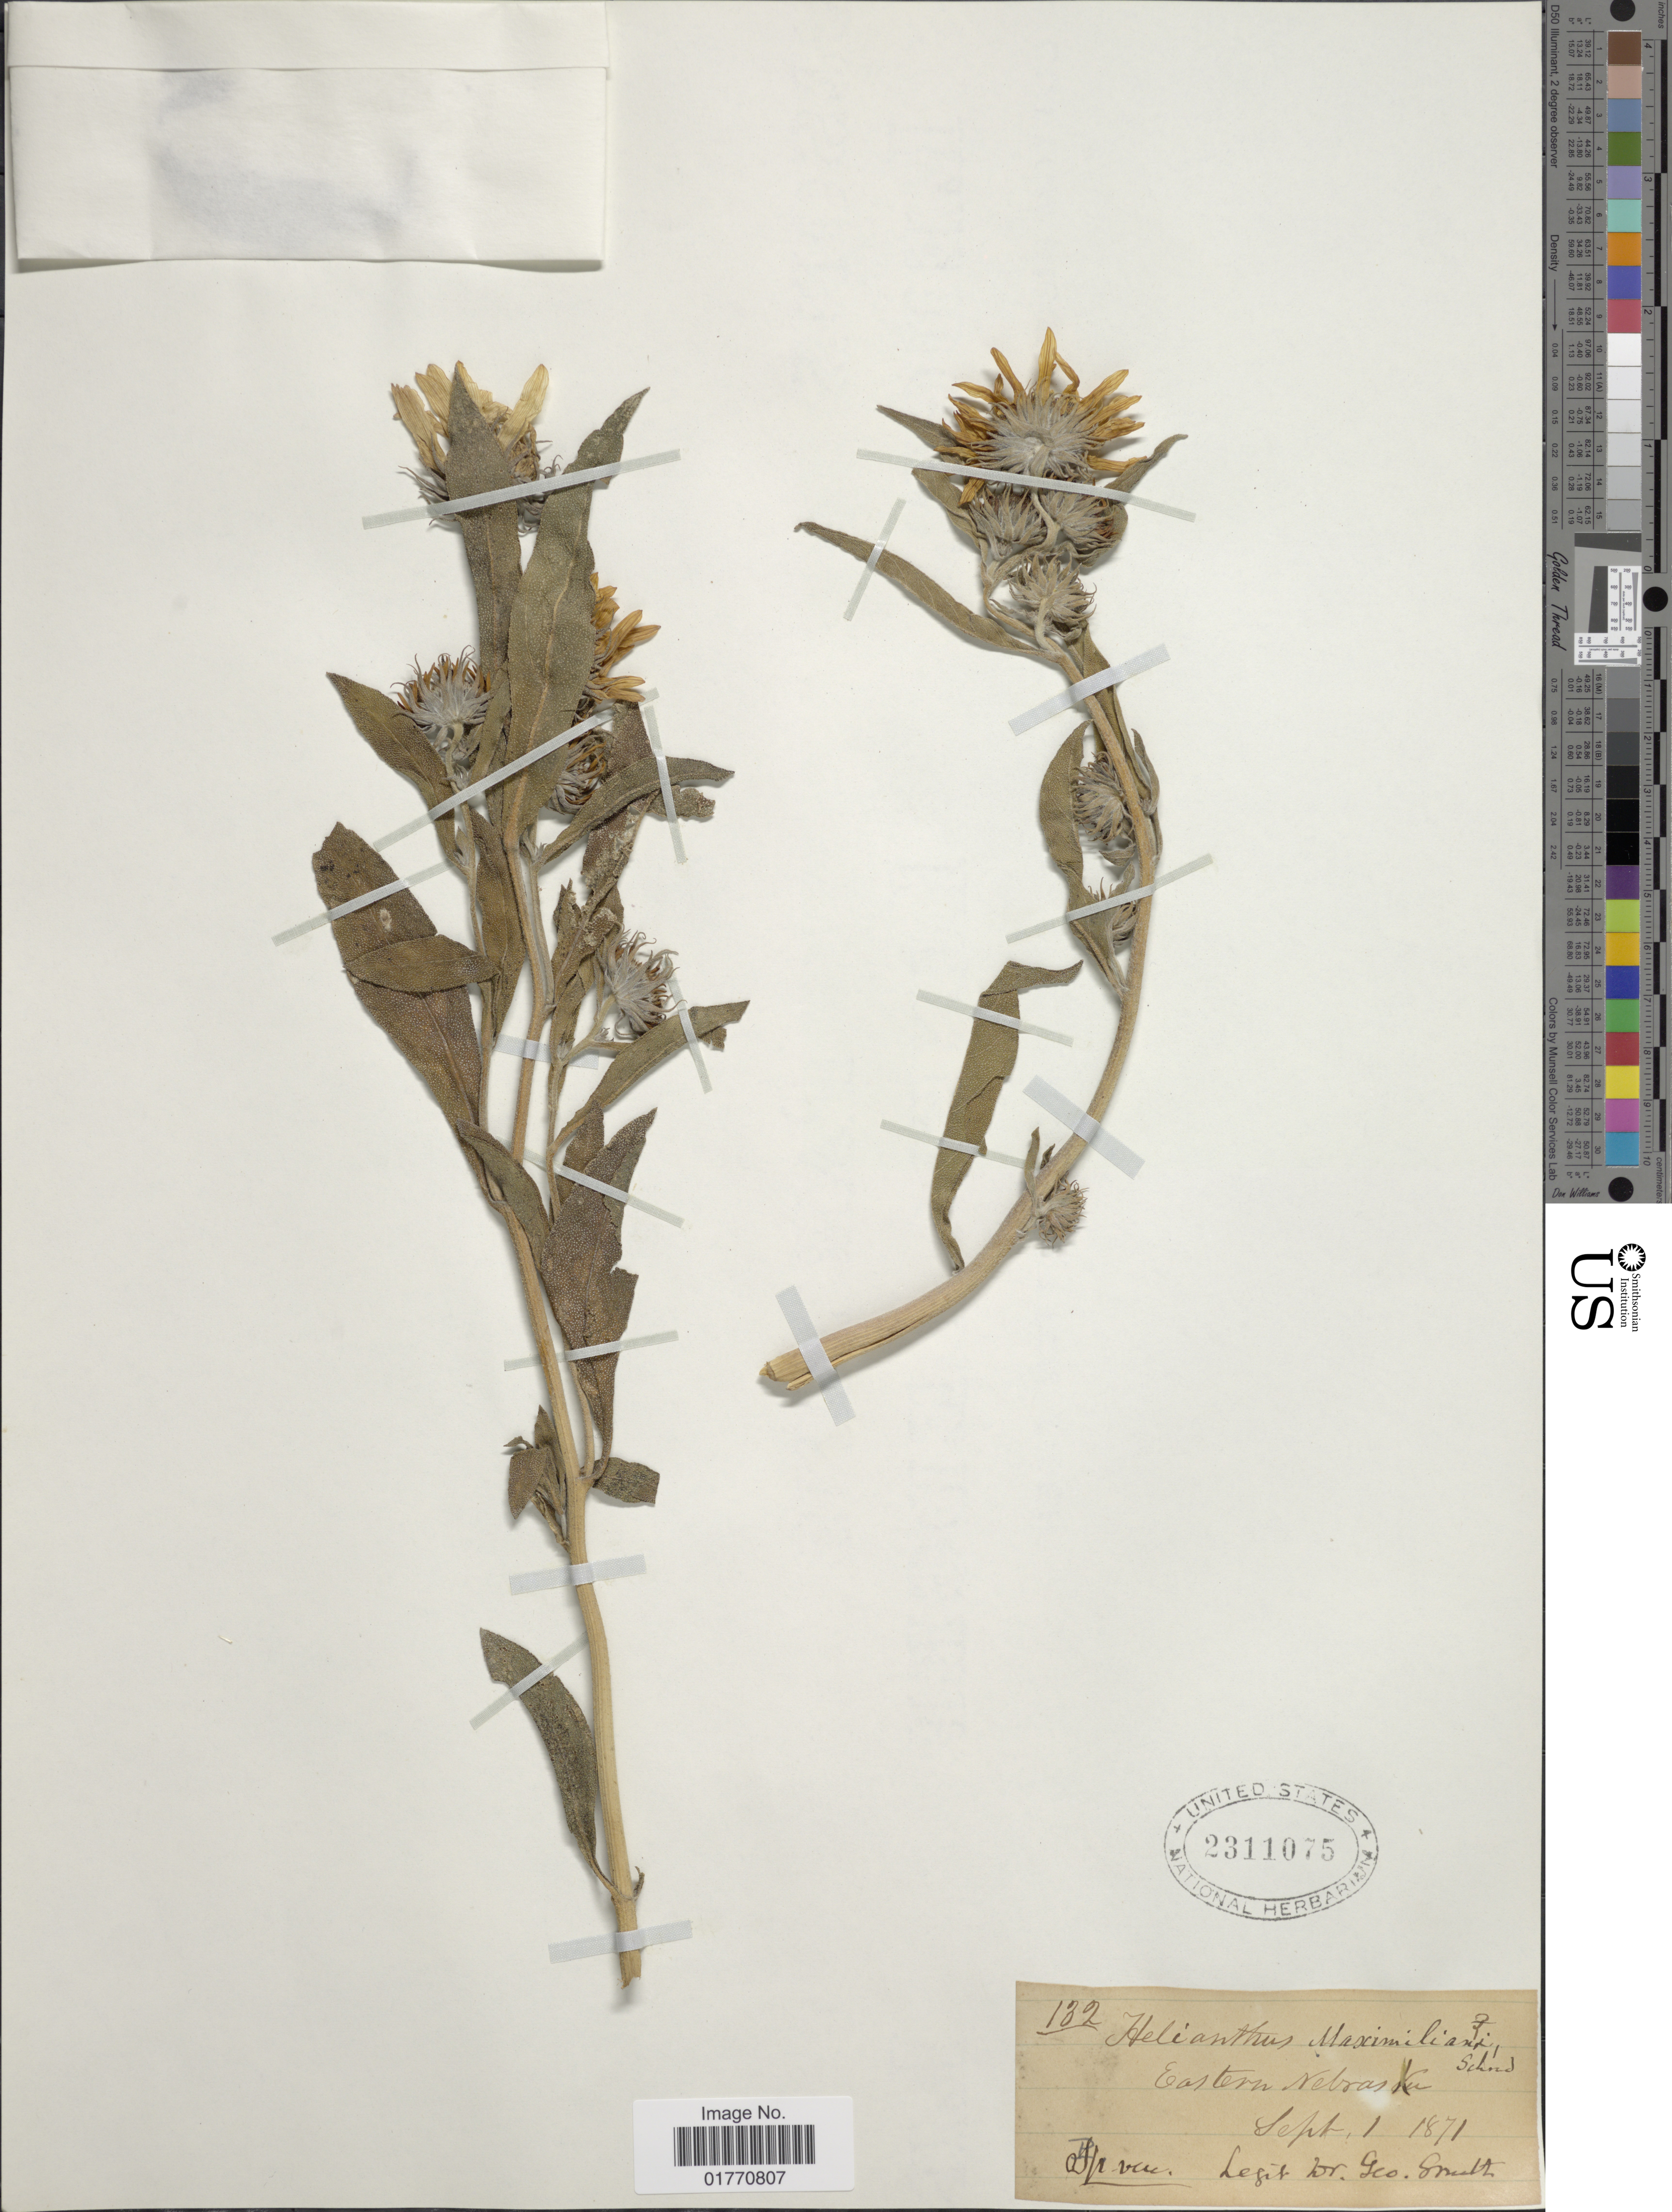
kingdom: Plantae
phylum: Tracheophyta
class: Magnoliopsida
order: Asterales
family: Asteraceae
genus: Helianthus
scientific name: Helianthus maximiliani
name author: Schrad.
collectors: G. Smith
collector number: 132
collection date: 1871-09-01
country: United States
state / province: Nebraska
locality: Eastern Nebraska.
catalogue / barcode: US 2311075